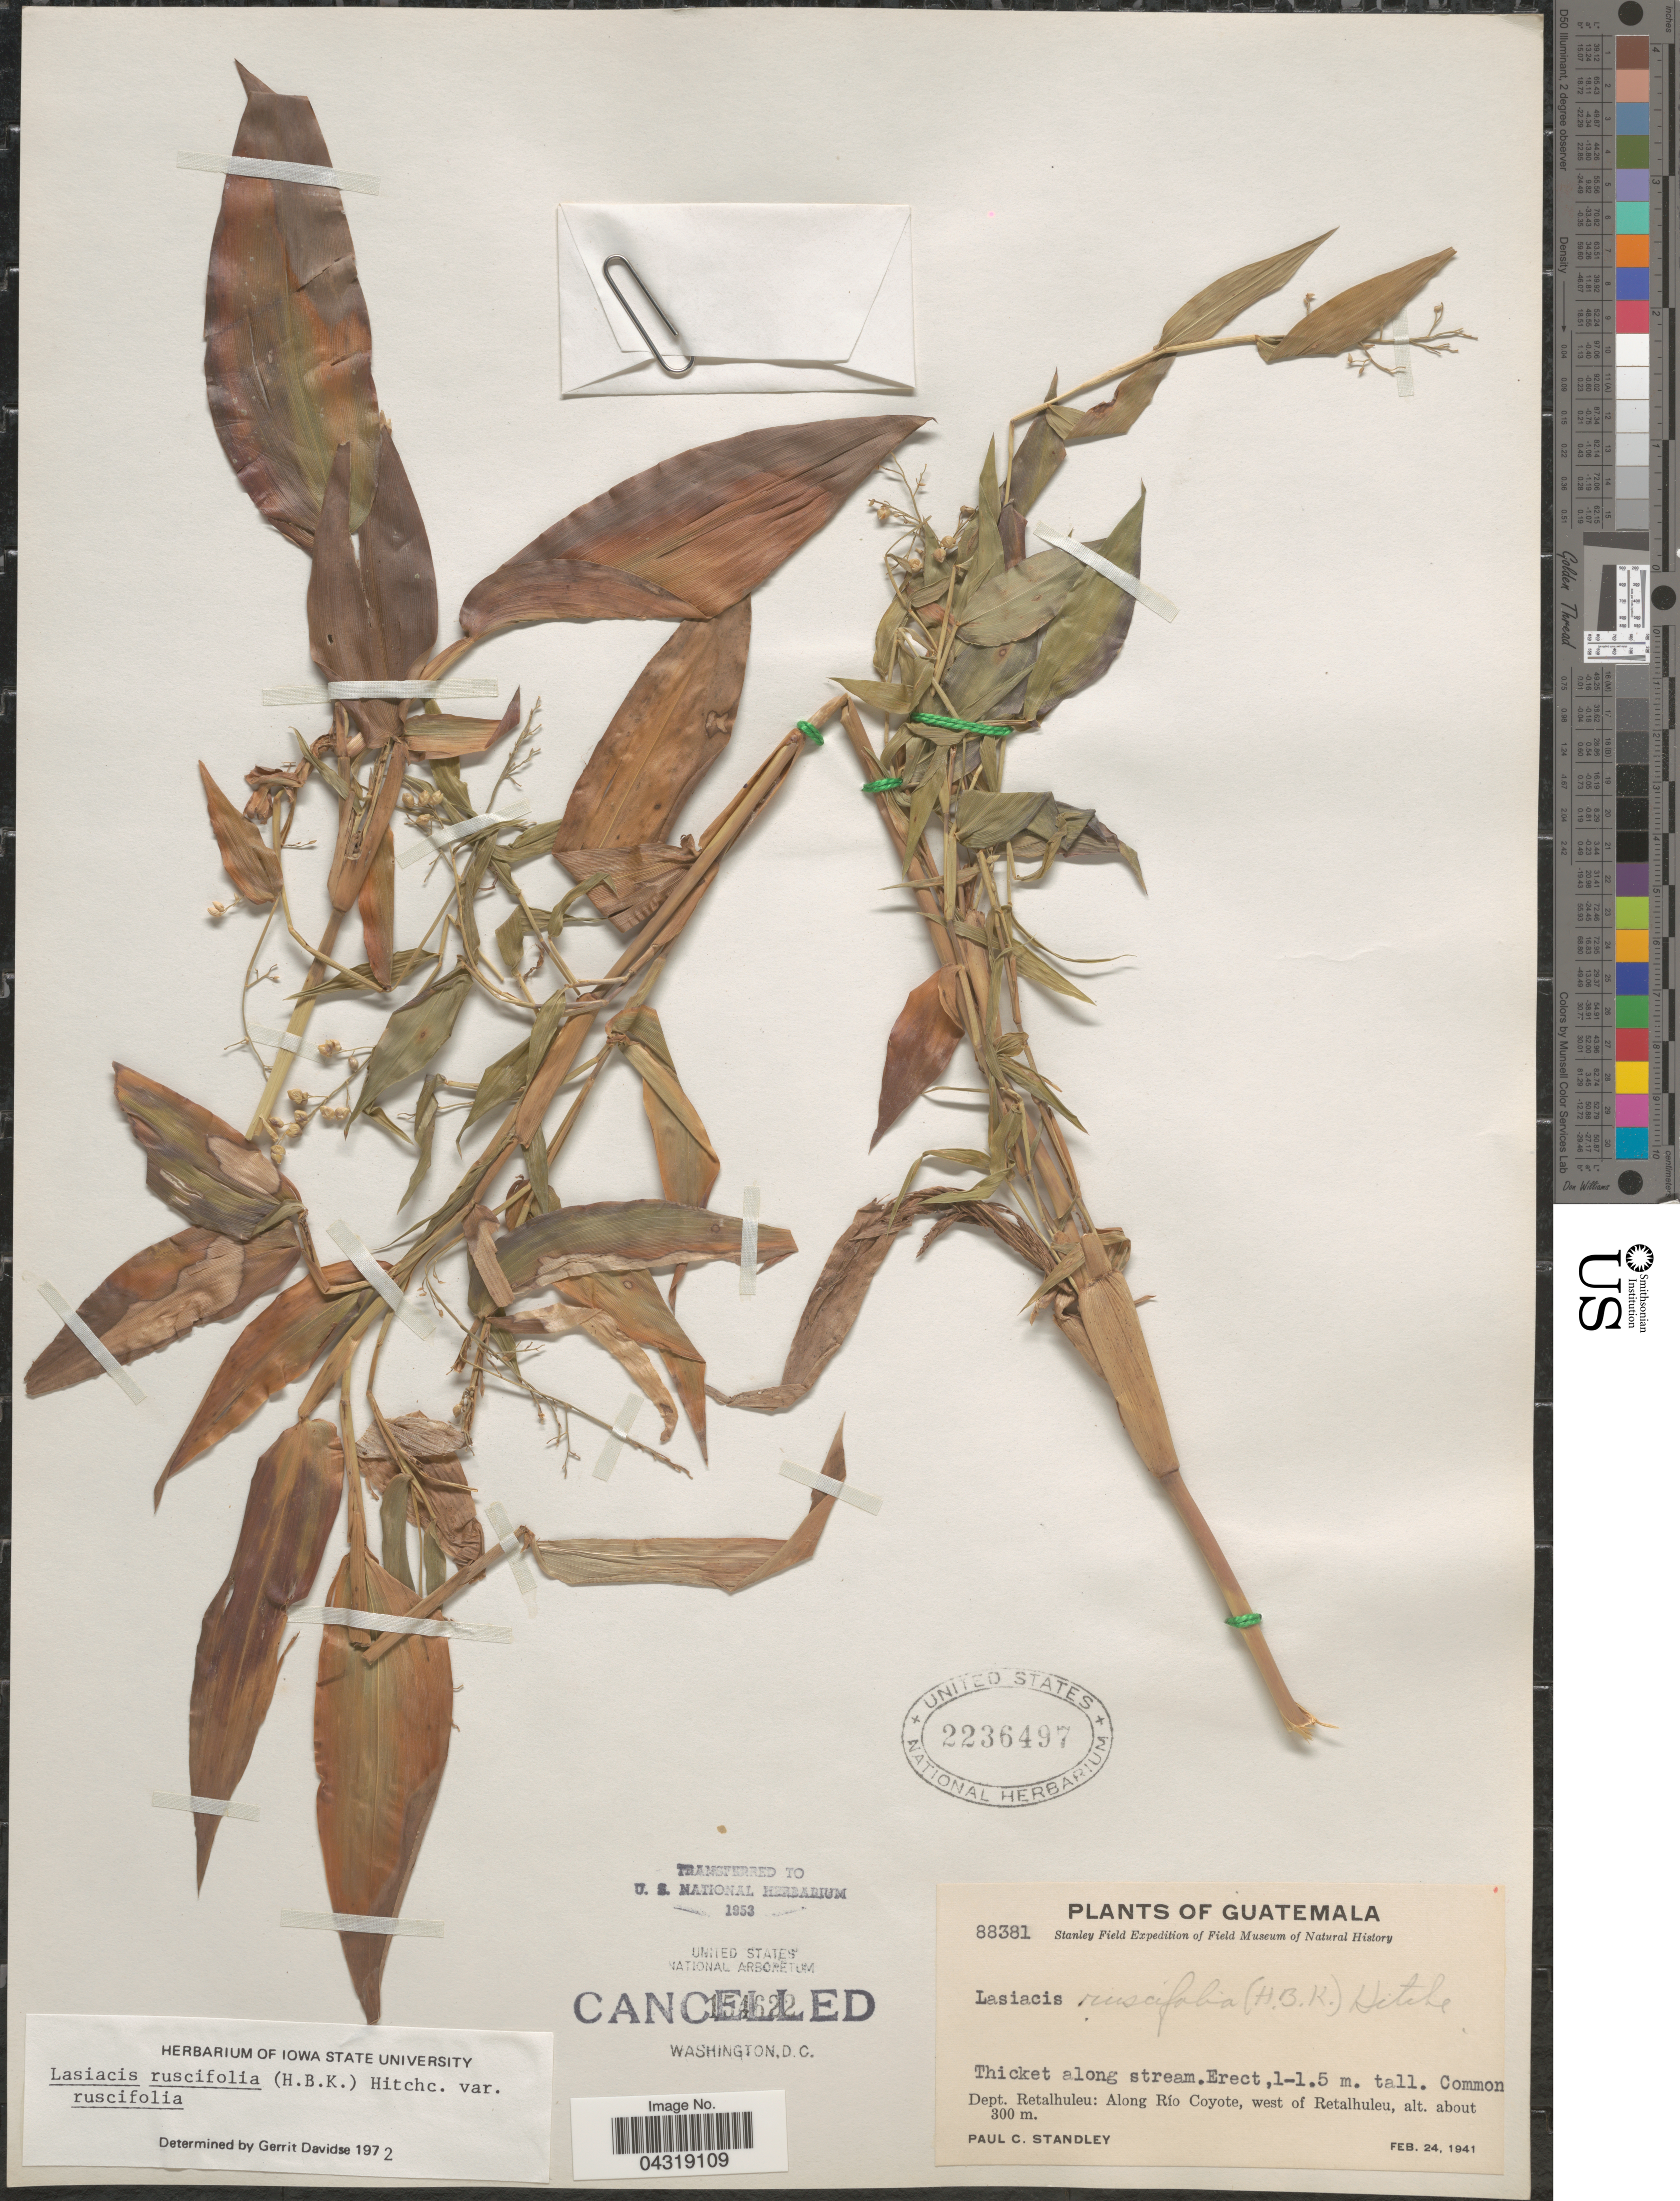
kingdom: Plantae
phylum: Tracheophyta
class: Liliopsida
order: Poales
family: Poaceae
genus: Lasiacis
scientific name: Lasiacis ruscifolia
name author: (Kunth) Hitchc.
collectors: P. C. Standley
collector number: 88381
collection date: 1941-02-24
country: Guatemala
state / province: Retalhuleu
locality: Stanley Field Expedition. Dept. Retalhuleu: Along Río Coyote, west of Retalhuleu.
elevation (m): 300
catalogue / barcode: US 2236497